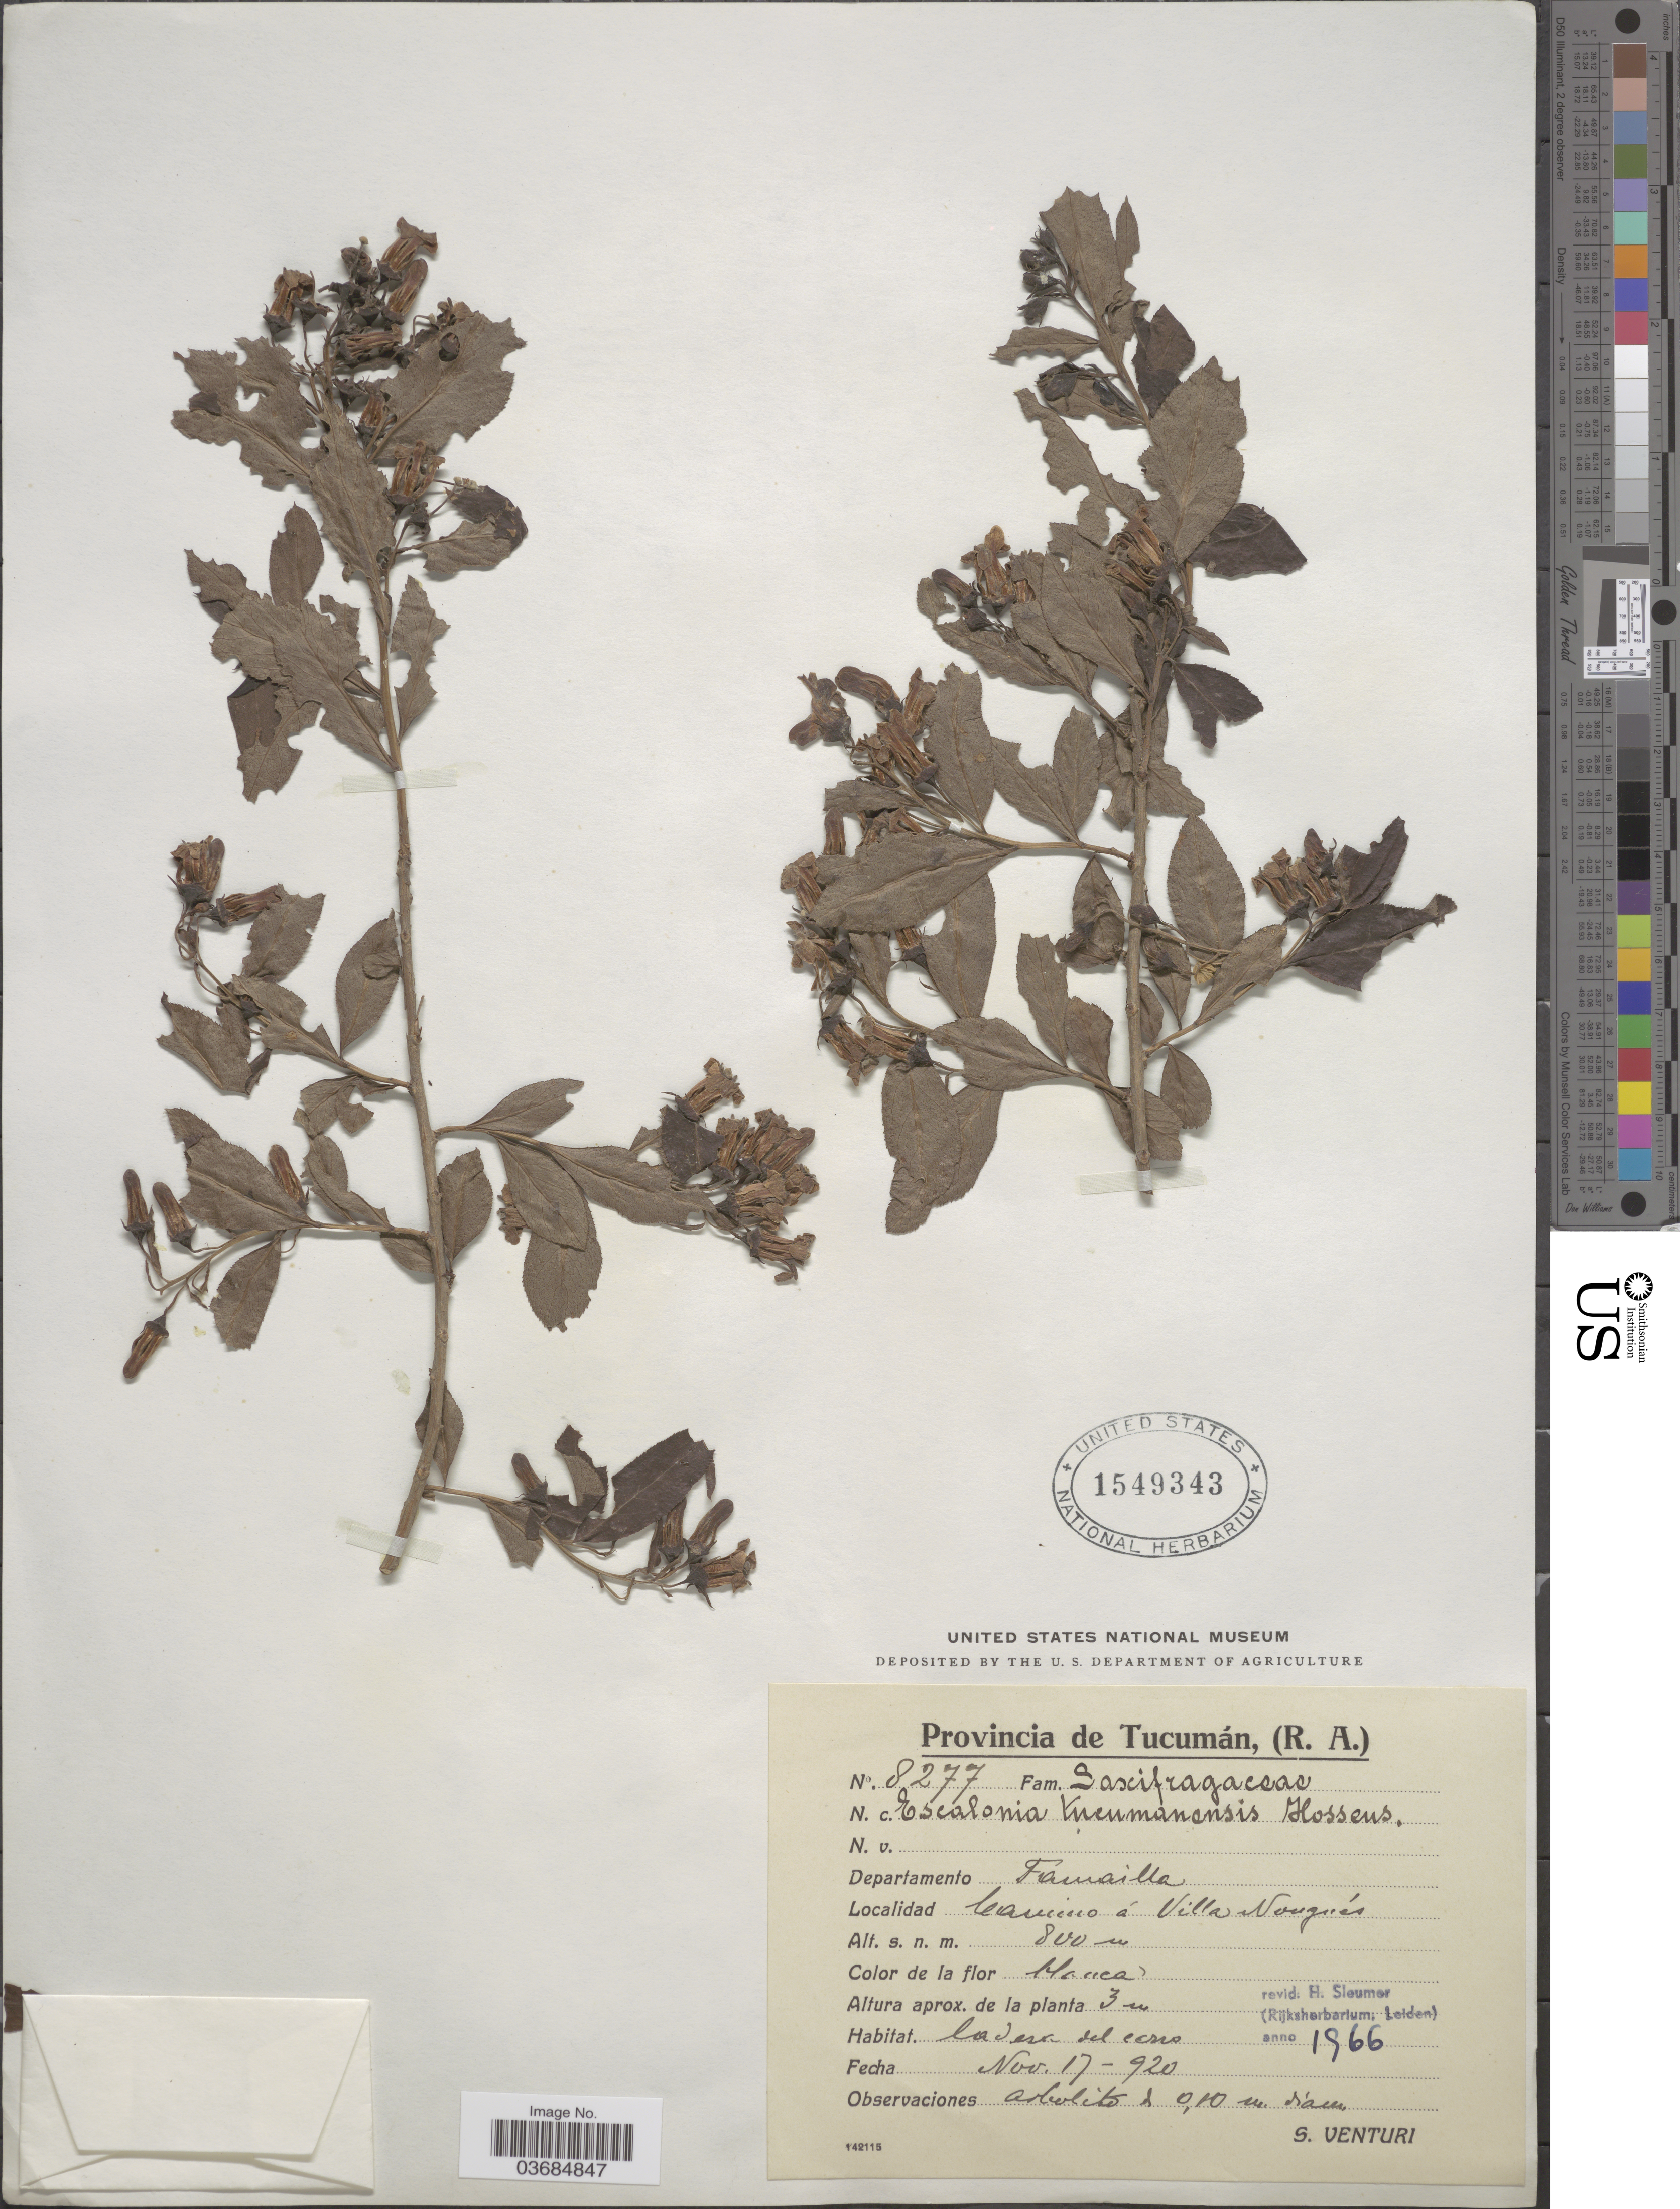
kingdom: Plantae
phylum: Tracheophyta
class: Magnoliopsida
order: Escalloniales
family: Escalloniaceae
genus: Escallonia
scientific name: Escallonia tucumanensis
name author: Hosseus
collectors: S. Venturi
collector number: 8277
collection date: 1920-11-17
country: Argentina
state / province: Tucuman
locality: Departamento Famaillá. Camino á Villa Nougués.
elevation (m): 800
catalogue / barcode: US 1549343